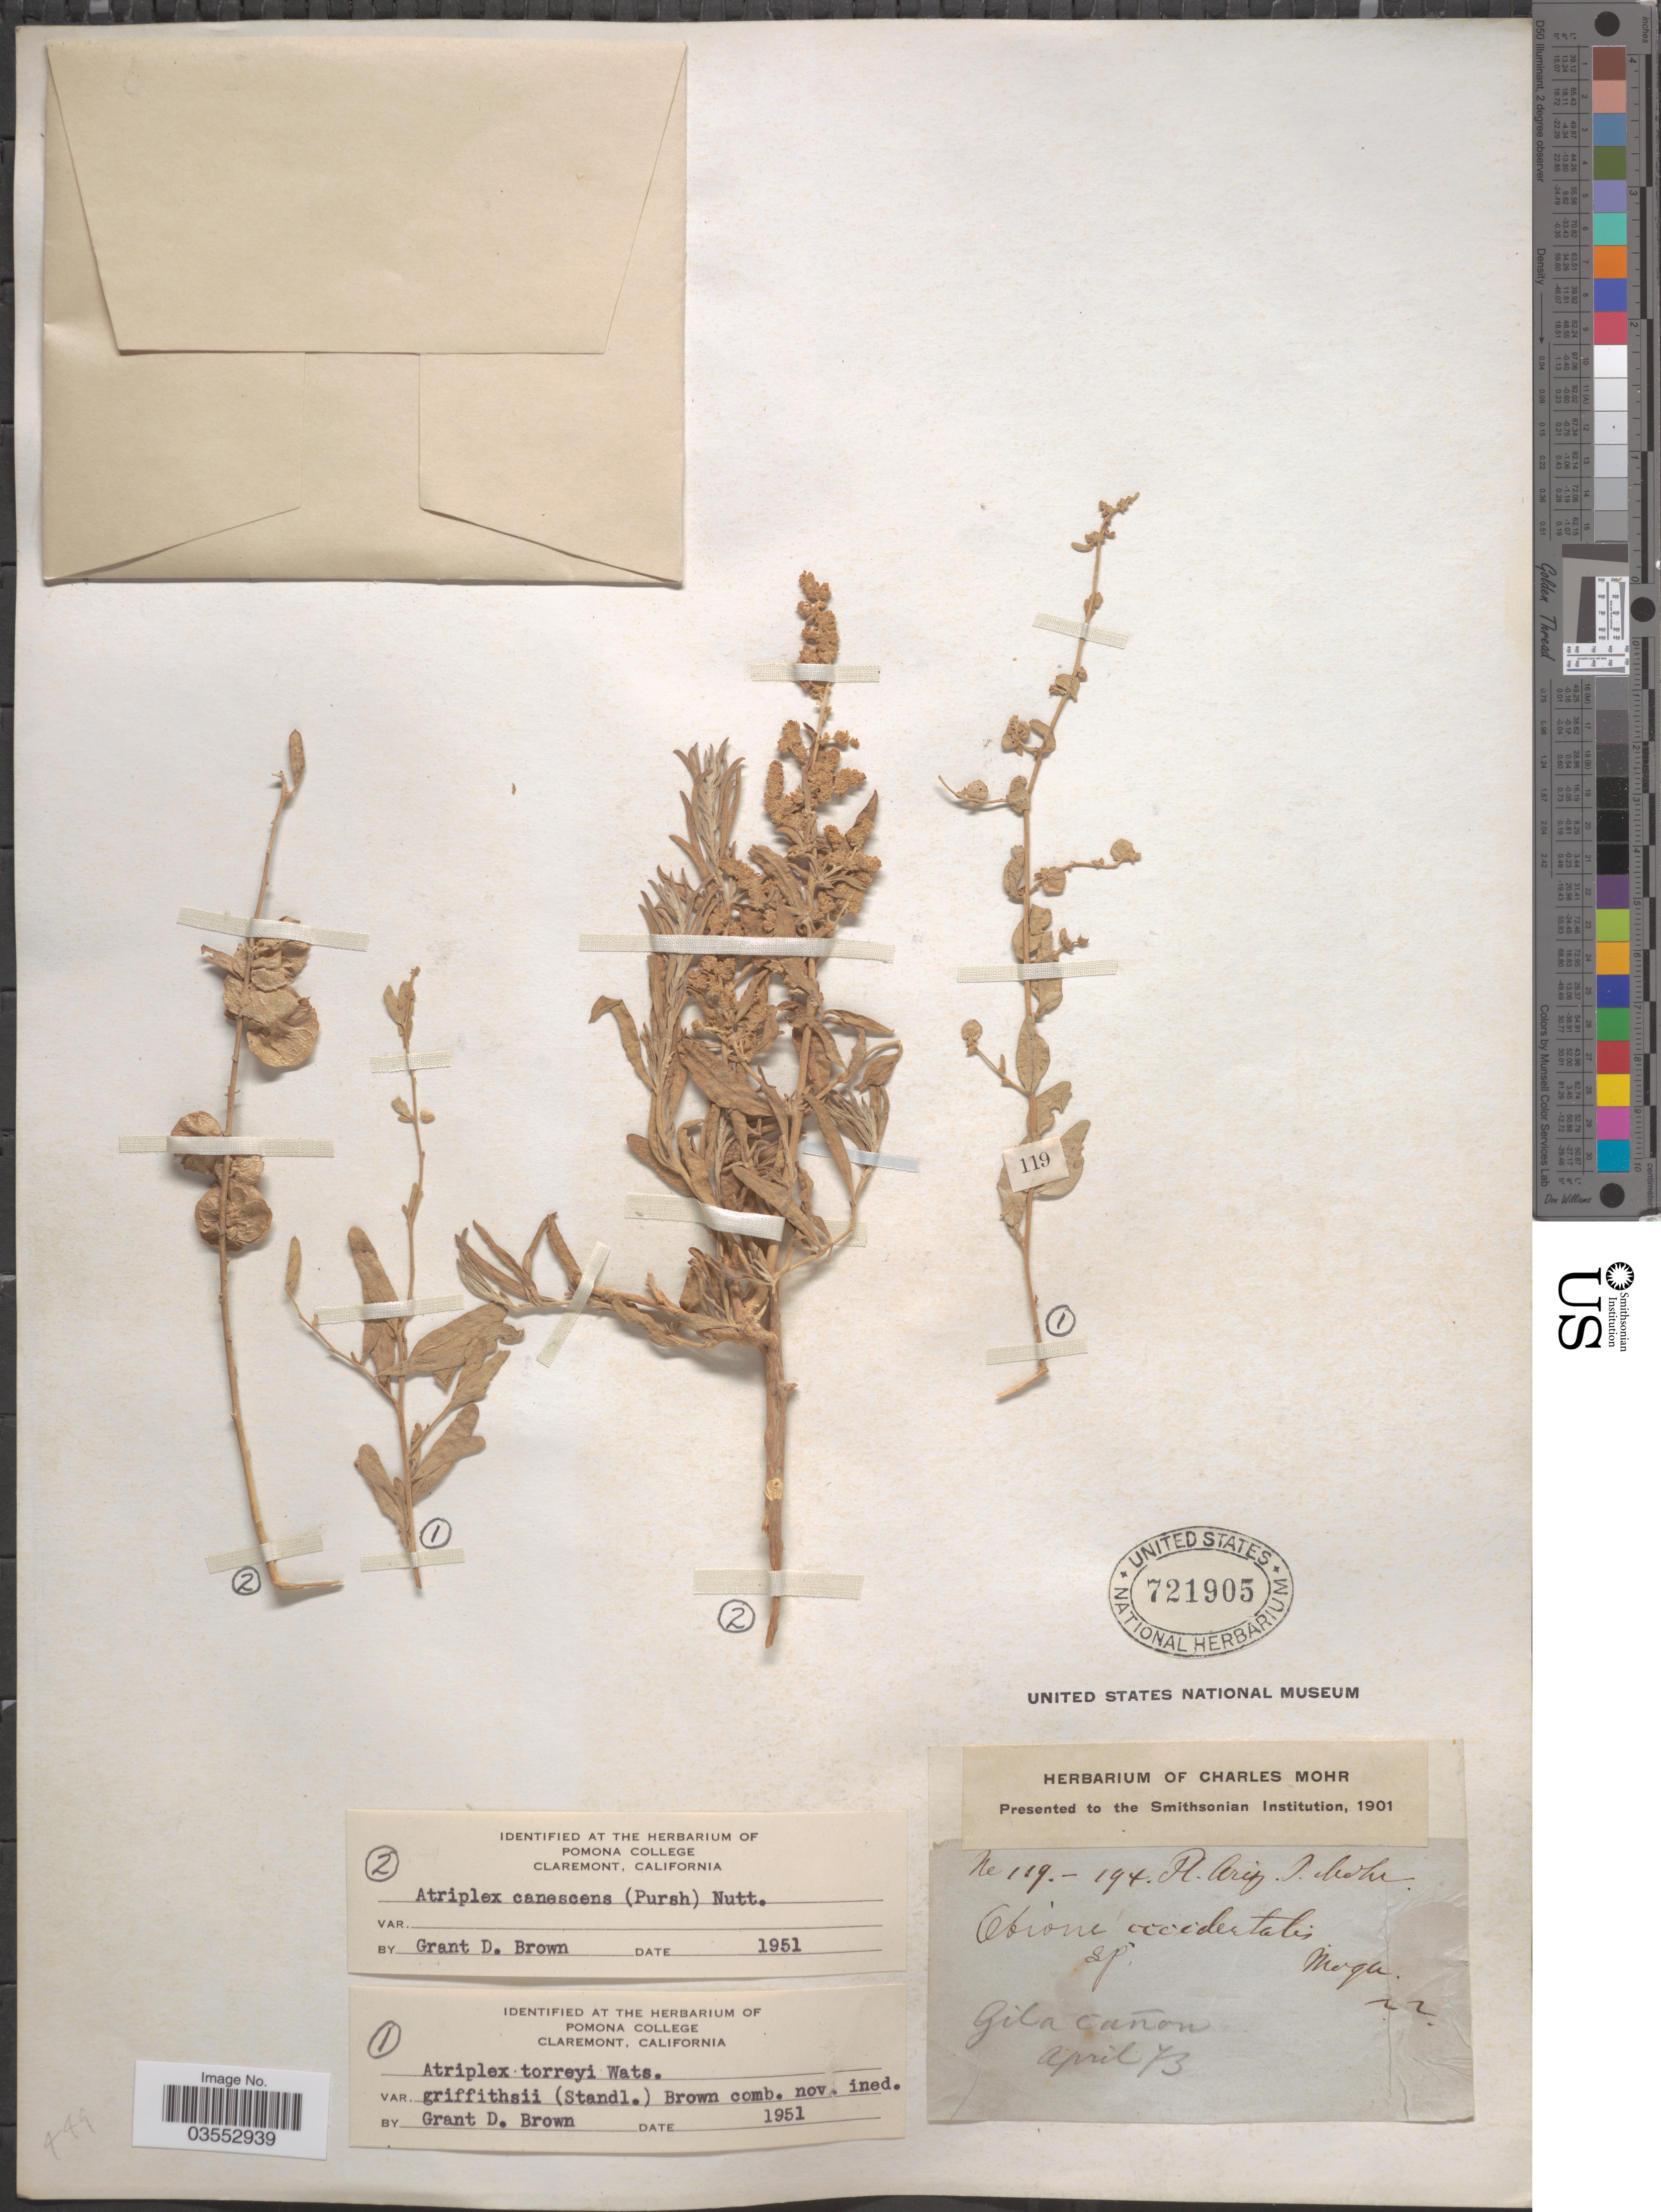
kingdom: Plantae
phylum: Tracheophyta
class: Magnoliopsida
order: Caryophyllales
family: Amaranthaceae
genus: Atriplex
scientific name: Atriplex torreyi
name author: (S. Watson) S. Watson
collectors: P. F. Mohr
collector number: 119-194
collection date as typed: Transcribed d/m/y: /4/73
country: United States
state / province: Arizona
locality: Gila Cañon.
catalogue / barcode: US 721905